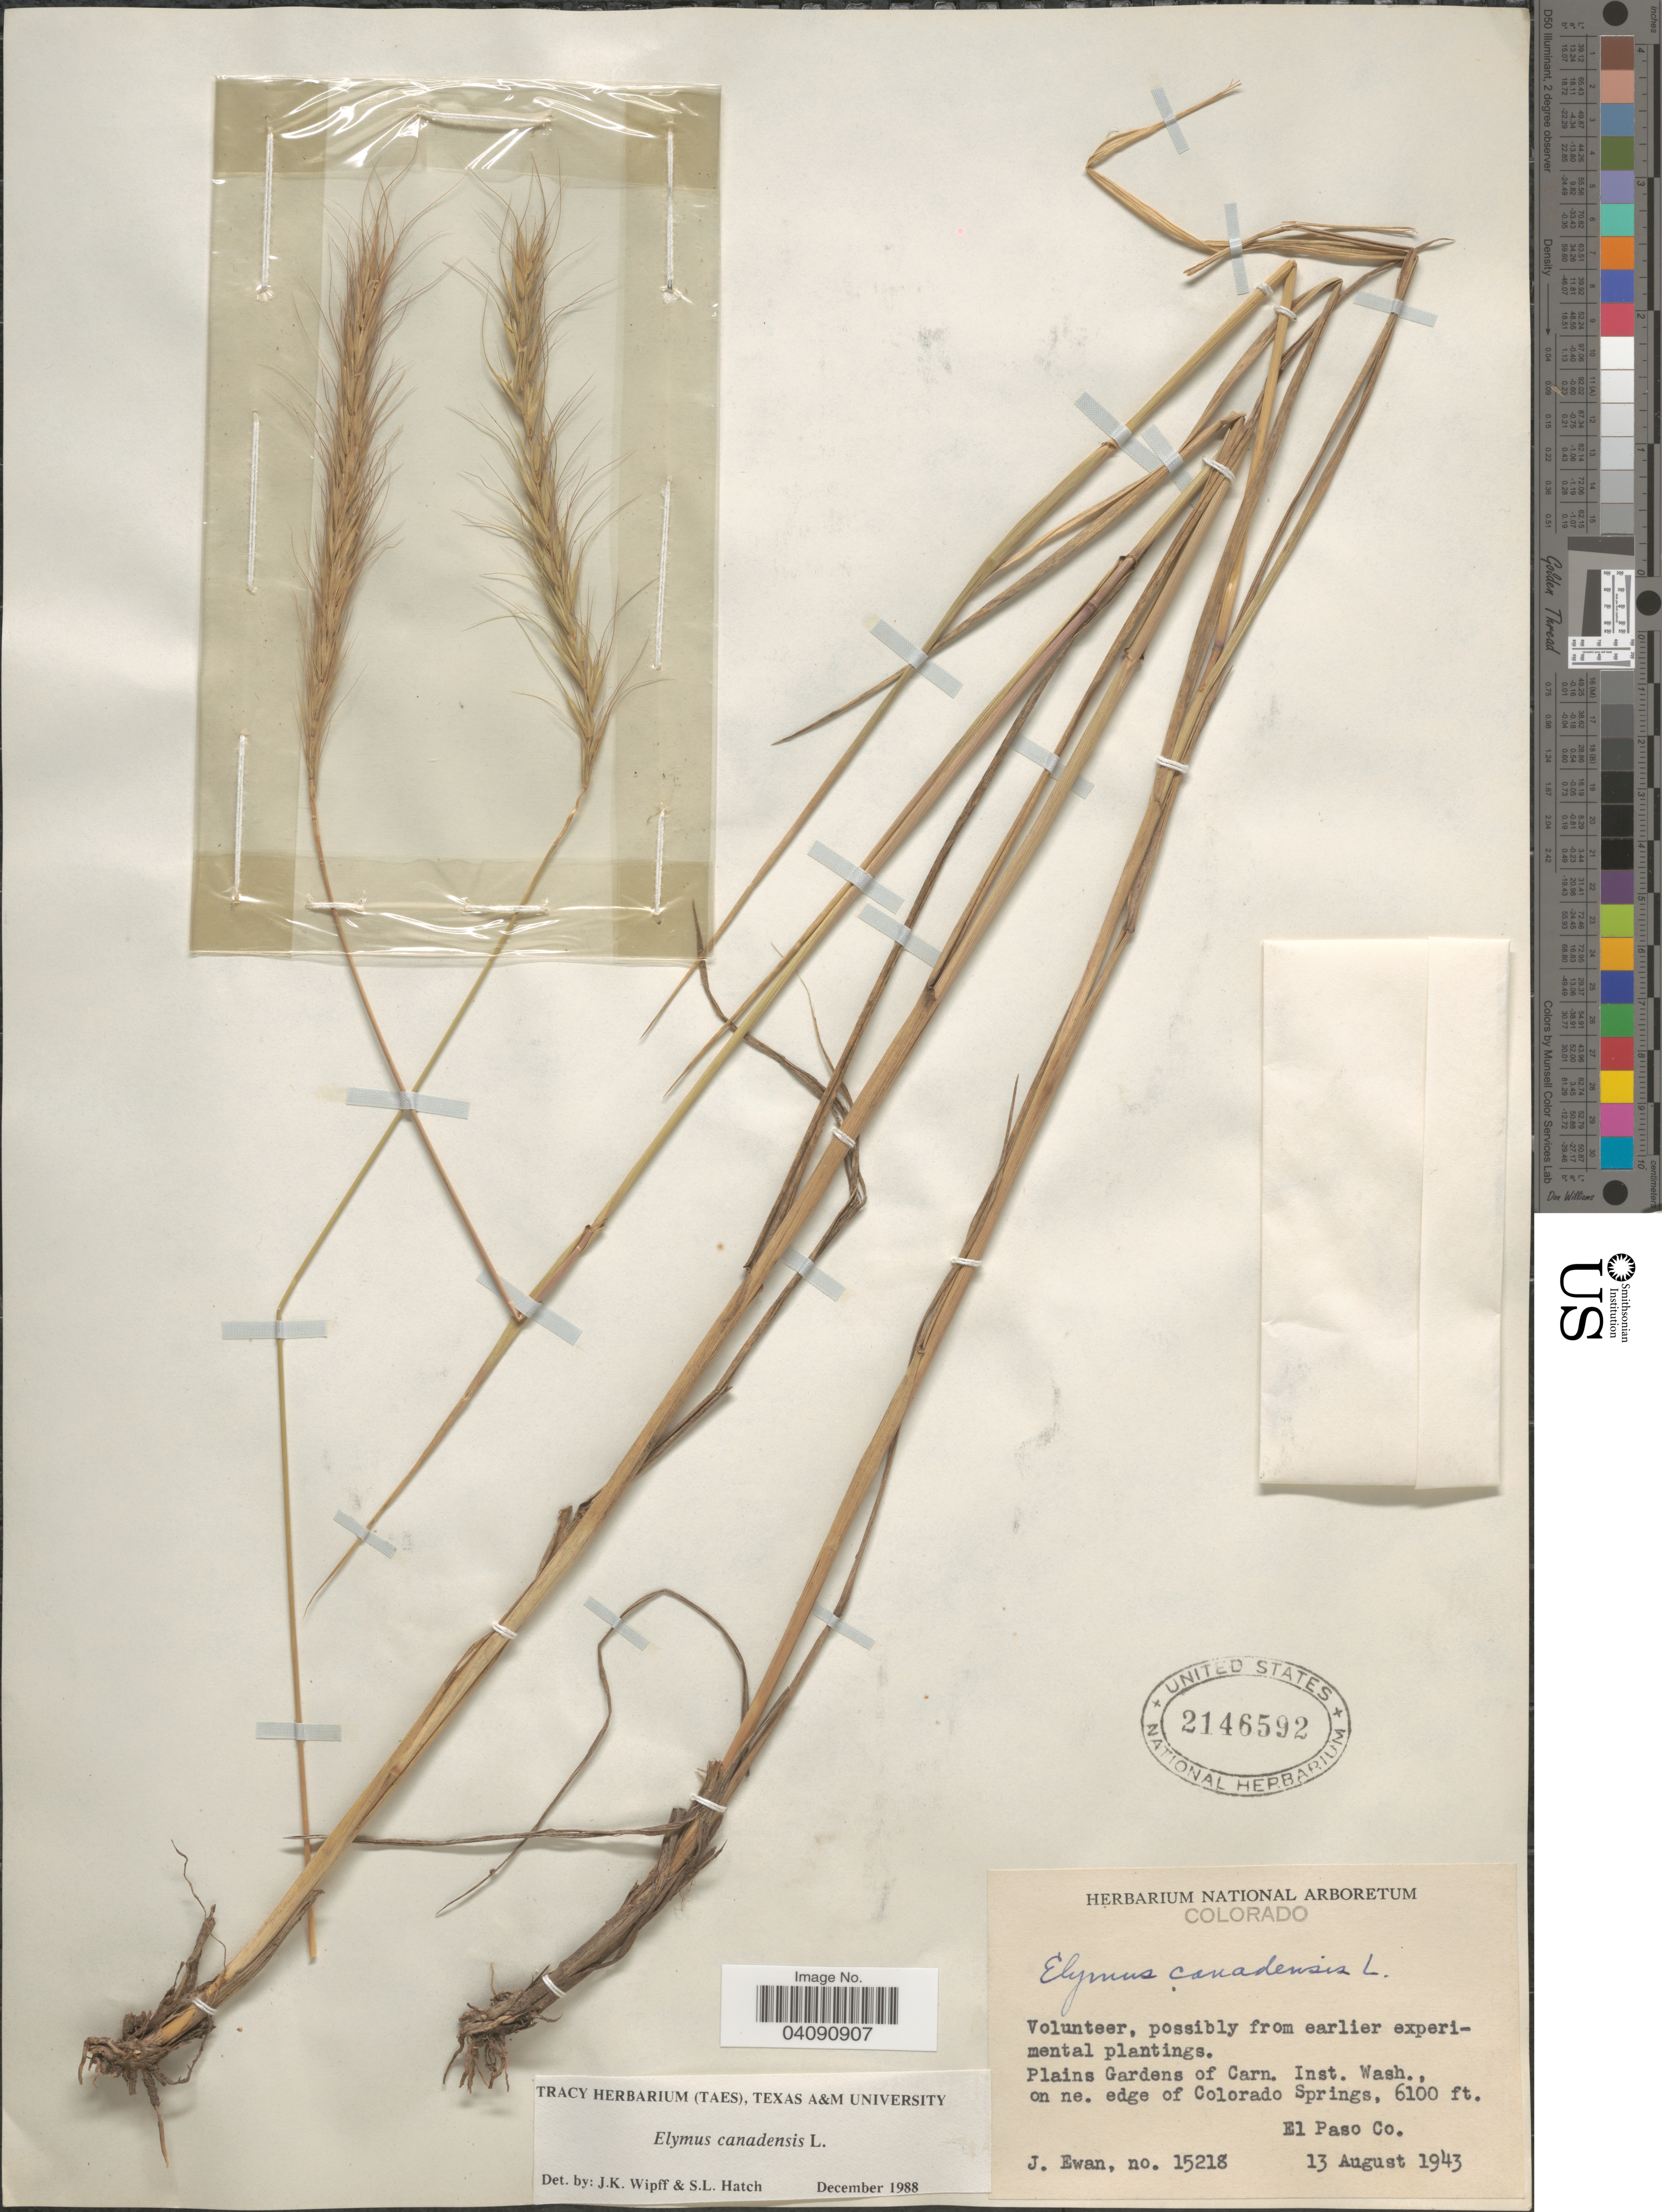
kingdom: Plantae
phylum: Tracheophyta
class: Liliopsida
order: Poales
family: Poaceae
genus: Elymus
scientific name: Elymus canadensis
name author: L.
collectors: J. A. Ewan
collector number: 15218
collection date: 1943-08-13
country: United States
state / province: Colorado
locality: Plains Gardens of Carn. Inst. Wash., On ne. edge of Colorado Springs. El Paso Co.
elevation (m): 1859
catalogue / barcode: US 2146592